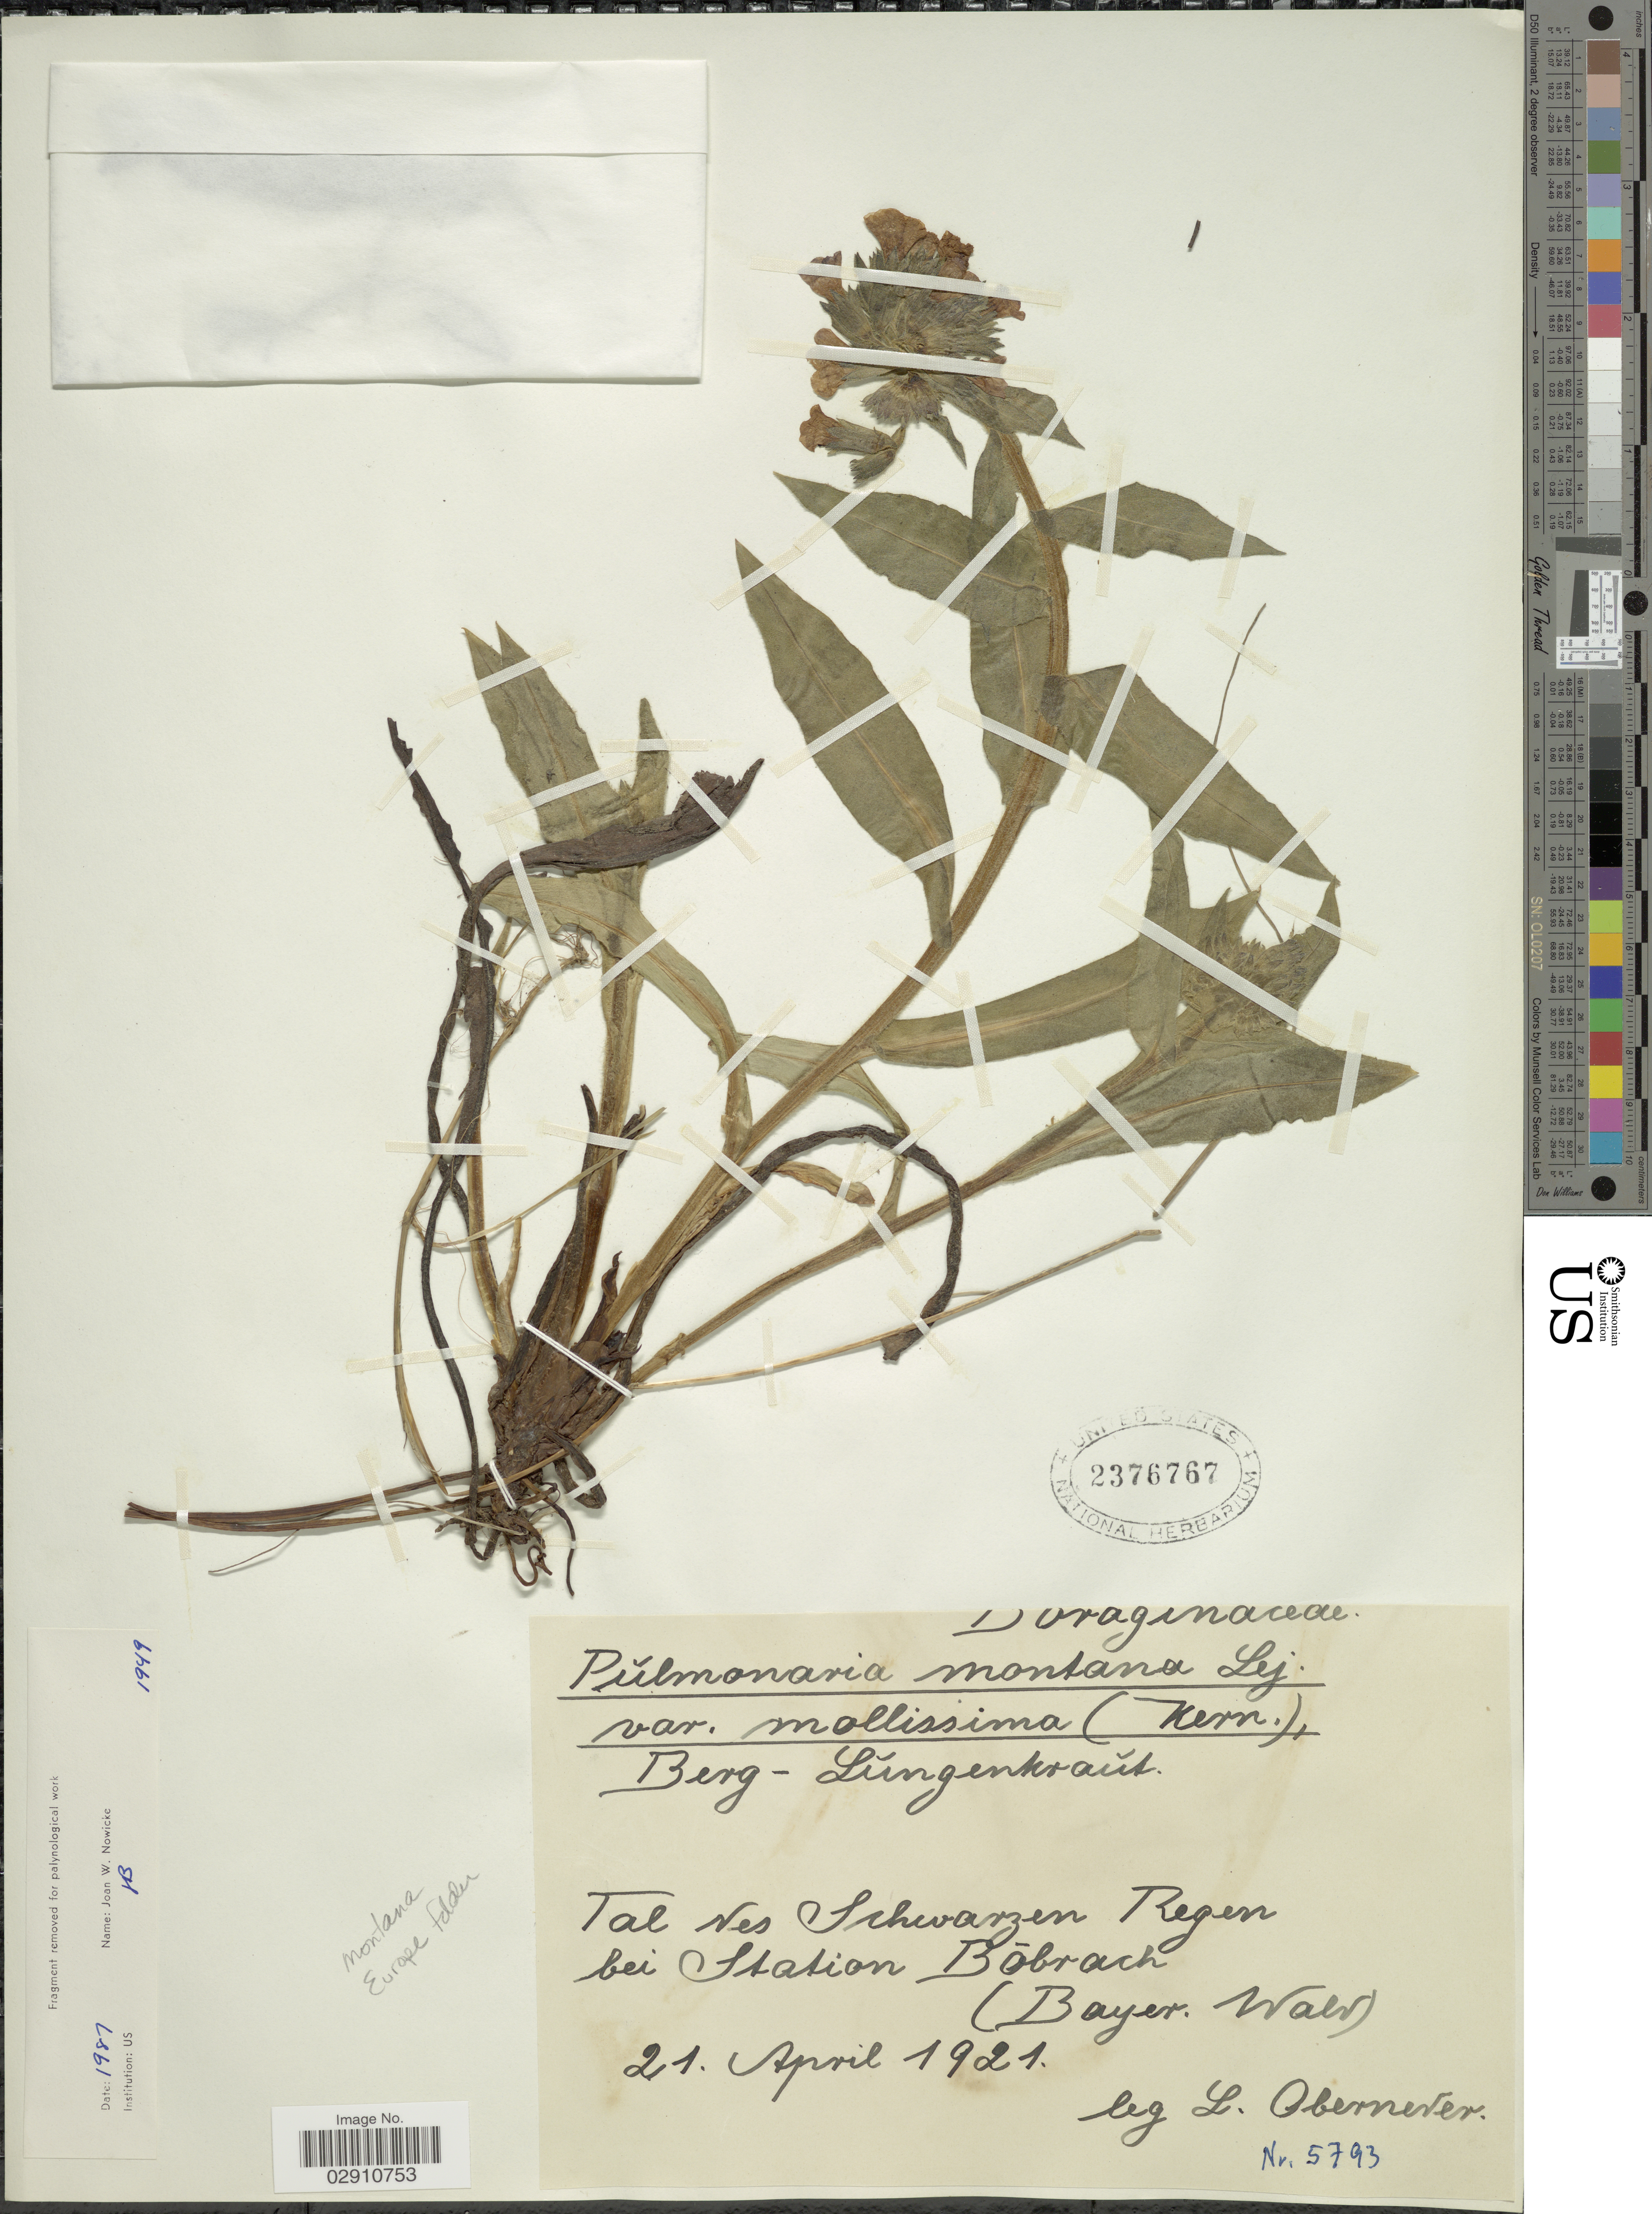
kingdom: Plantae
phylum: Tracheophyta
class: Magnoliopsida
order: Boraginales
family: Boraginaceae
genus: Pulmonaria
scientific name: Pulmonaria montana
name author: Lej.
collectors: L. Oberneder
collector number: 5793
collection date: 1921-04-21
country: Germany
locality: Ber-Lüngenkraüt. Tal Nes Schwarzen Regen bei Station Böbrach (Bayer Wald).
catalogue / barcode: US 2376767